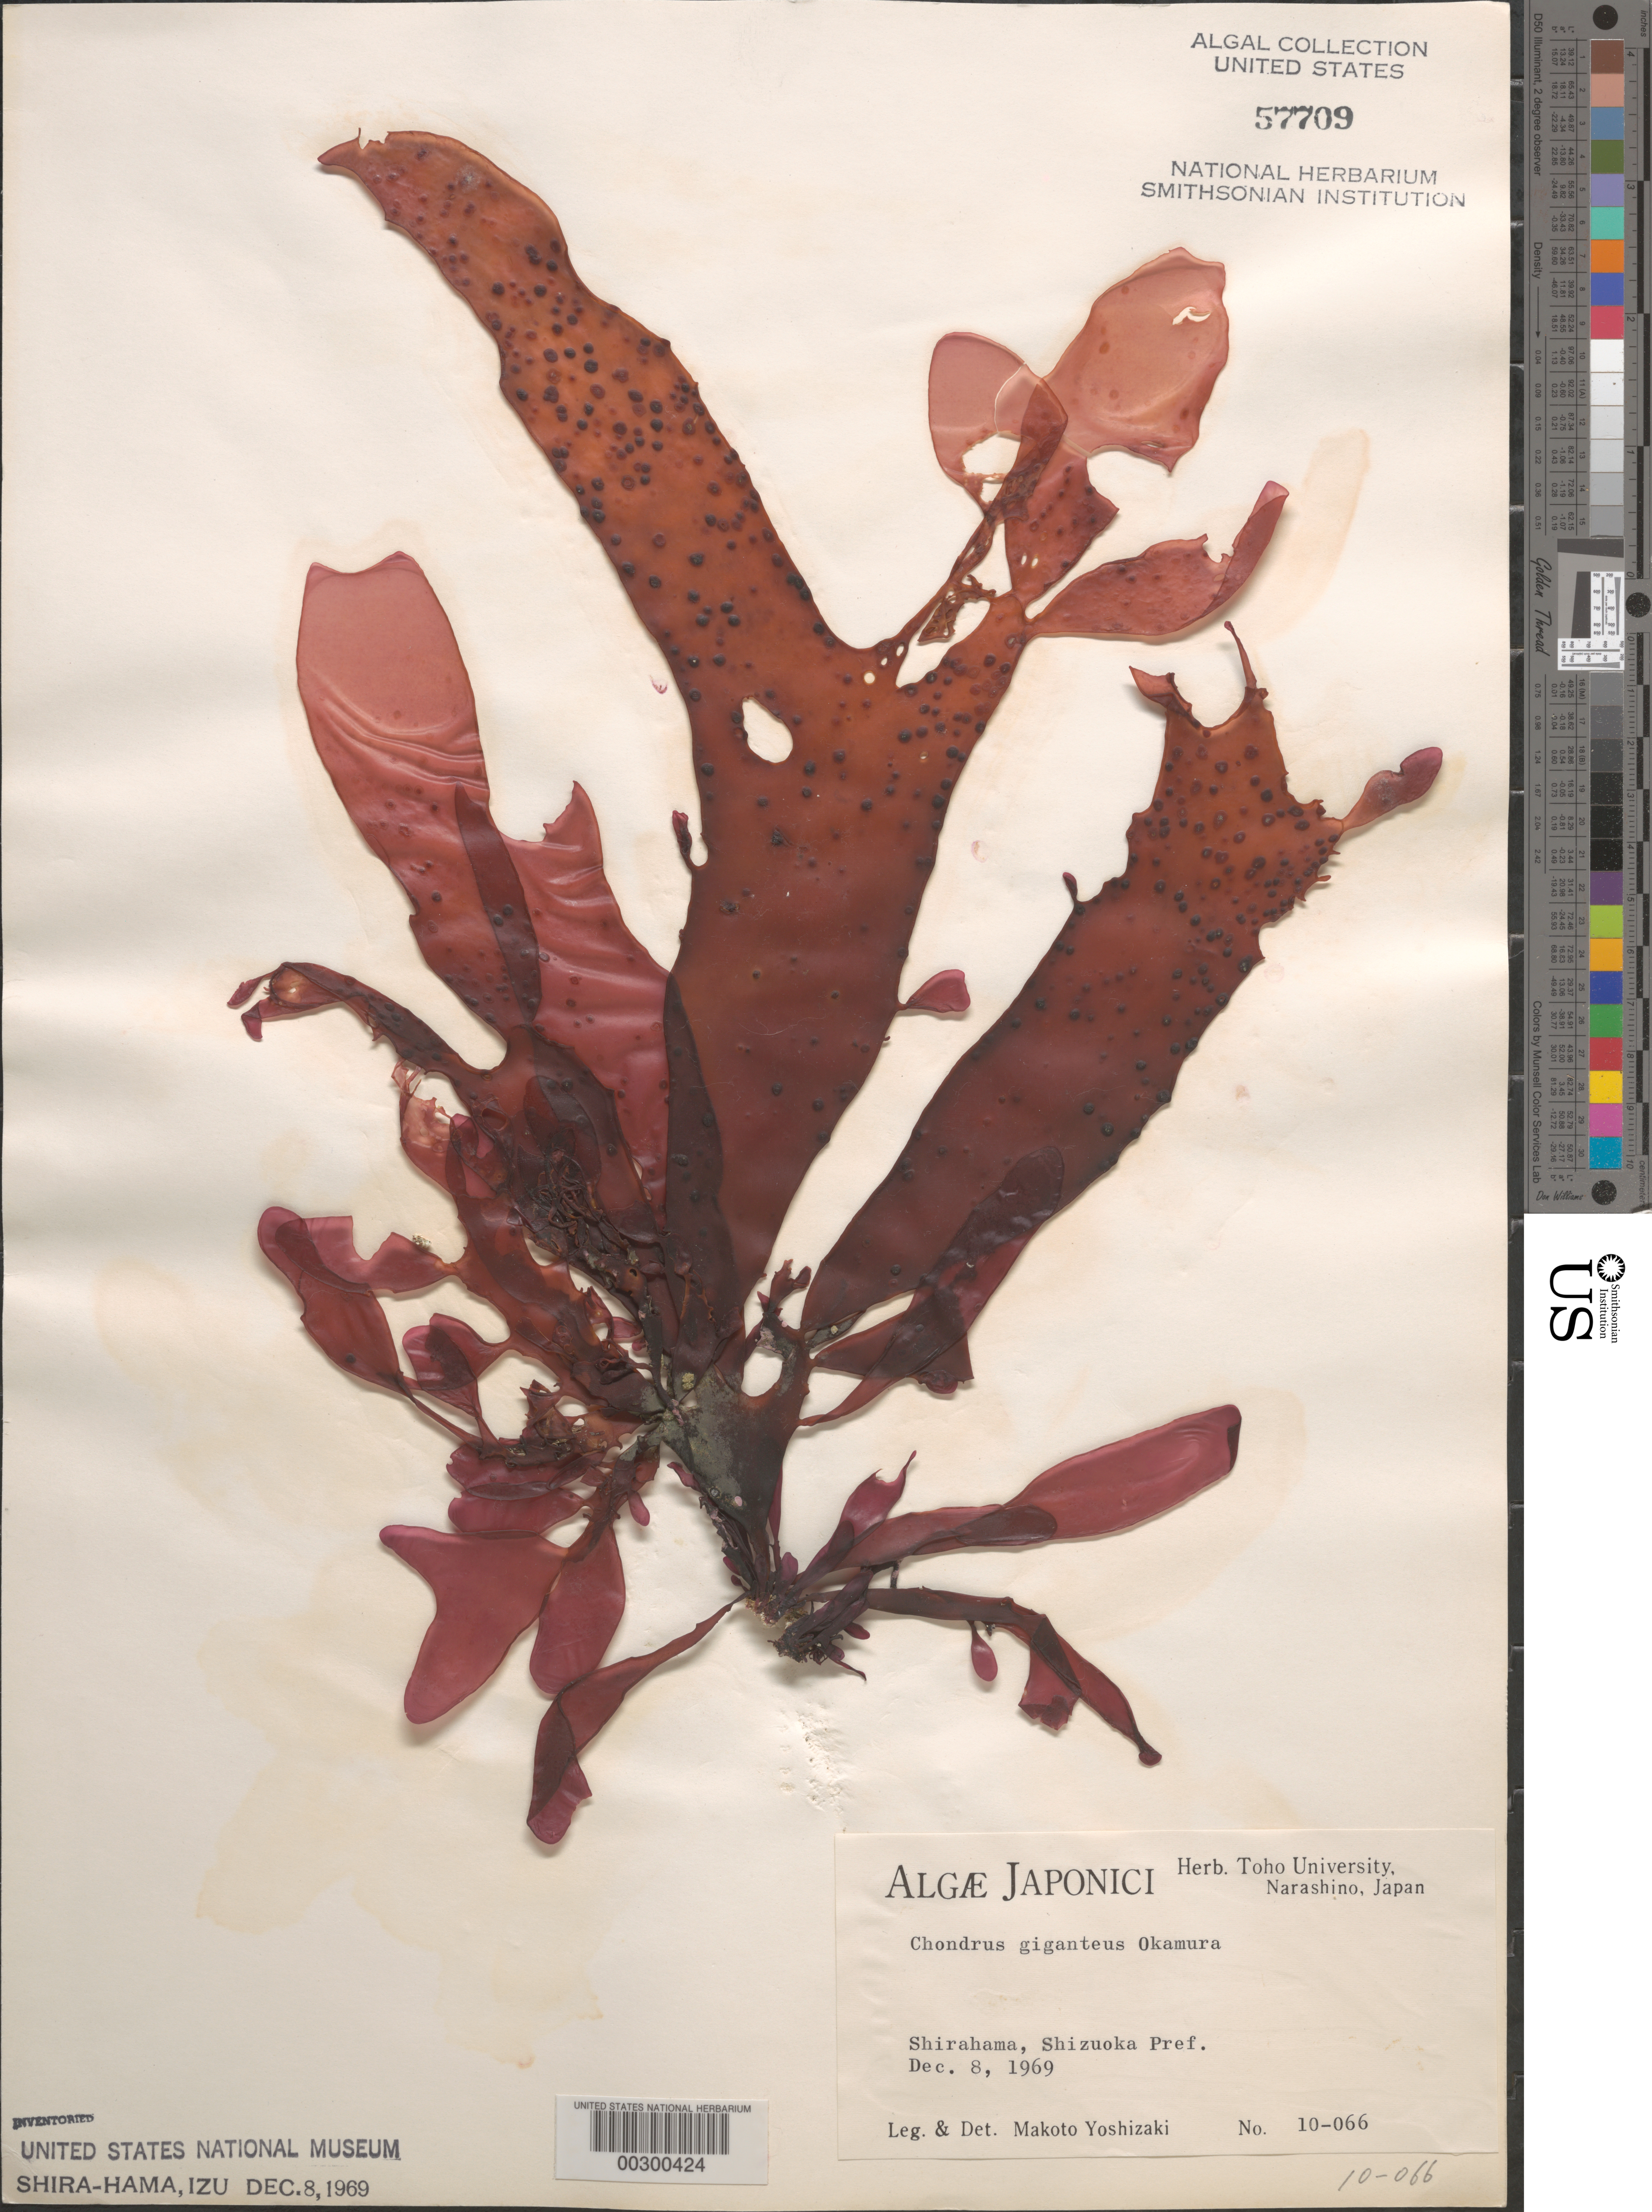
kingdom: Plantae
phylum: Rhodophyta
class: Florideophyceae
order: Gigartinales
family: Gigartinaceae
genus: Chondrus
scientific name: Chondrus giganteus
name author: Yendo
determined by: Yoshizaki, M.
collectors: M. Yoshizaki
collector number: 10-066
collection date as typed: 08 Dec 1969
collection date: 1969-12-08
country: Japan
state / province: Sizuoka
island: Honshu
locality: Shirahama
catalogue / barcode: US 57709